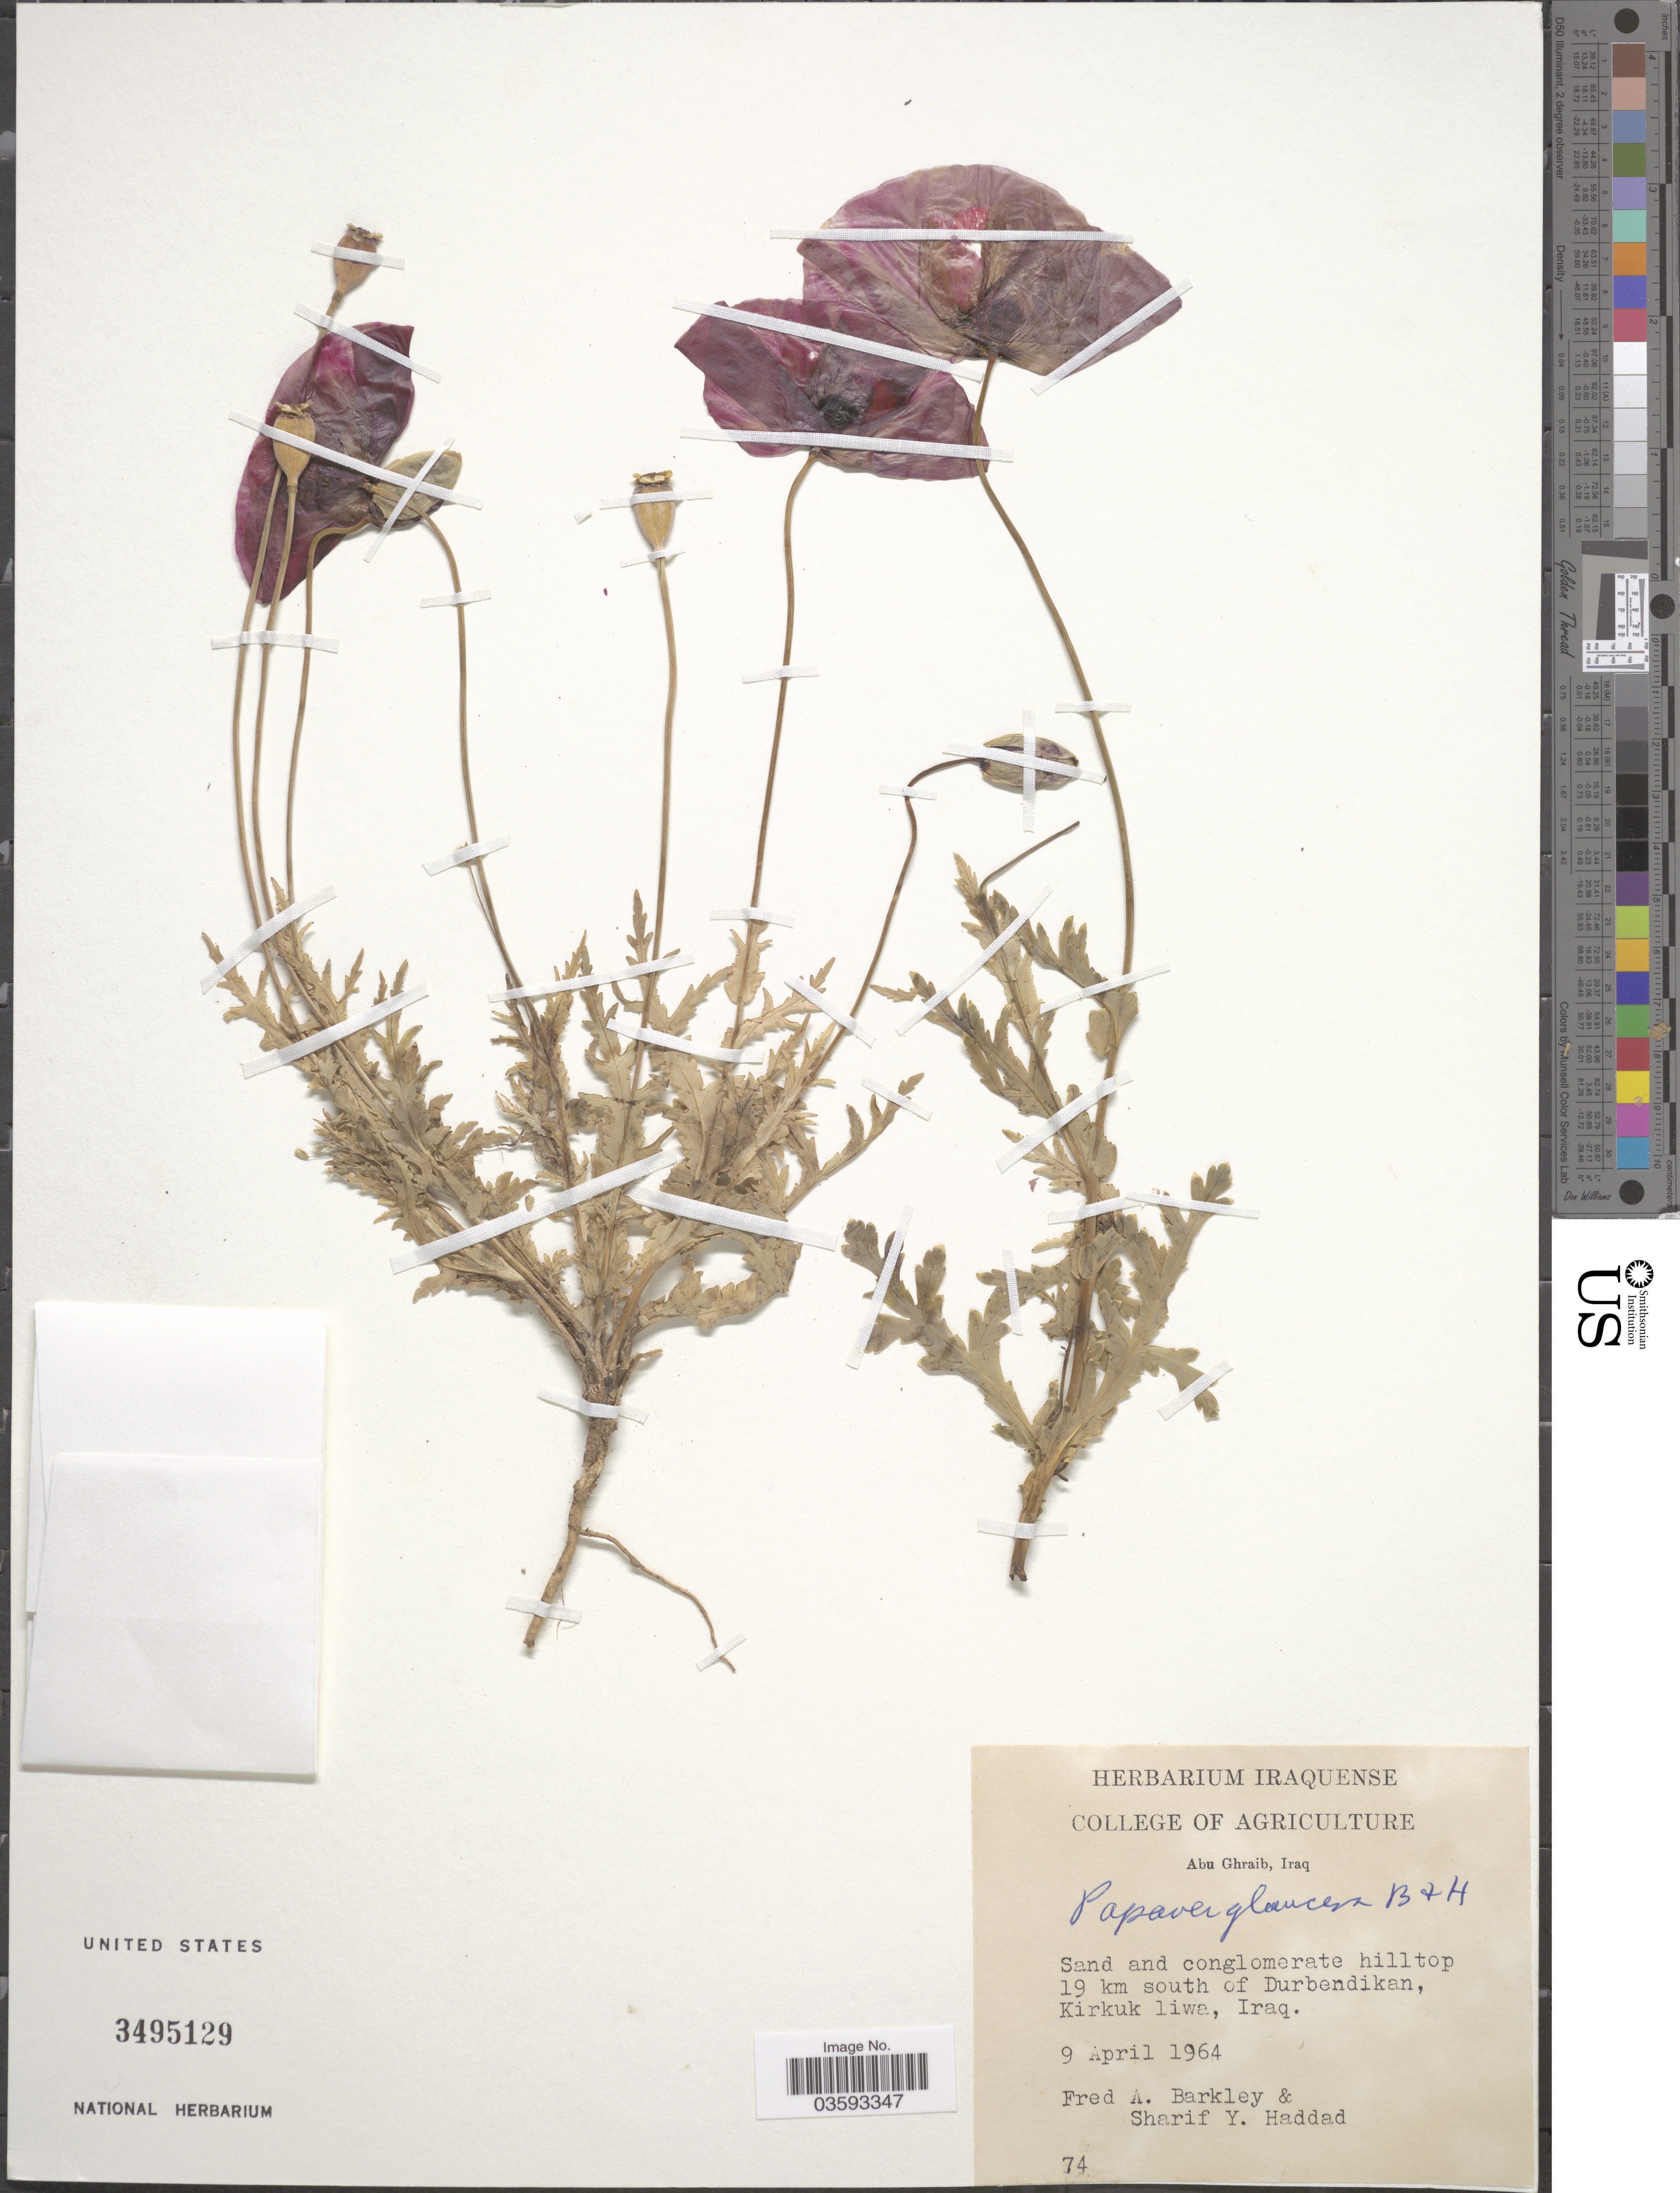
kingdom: Plantae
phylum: Tracheophyta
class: Magnoliopsida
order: Ranunculales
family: Papaveraceae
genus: Papaver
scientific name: Papaver glaucum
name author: Boiss. & Hausskn.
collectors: F. A. Barkley & S. Haddad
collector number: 74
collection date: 1964-04-09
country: Iraq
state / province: Kirkūk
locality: Abu Ghraib. 19 km south of Durbendikan, Kirkuk liwa.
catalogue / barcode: US 3495129